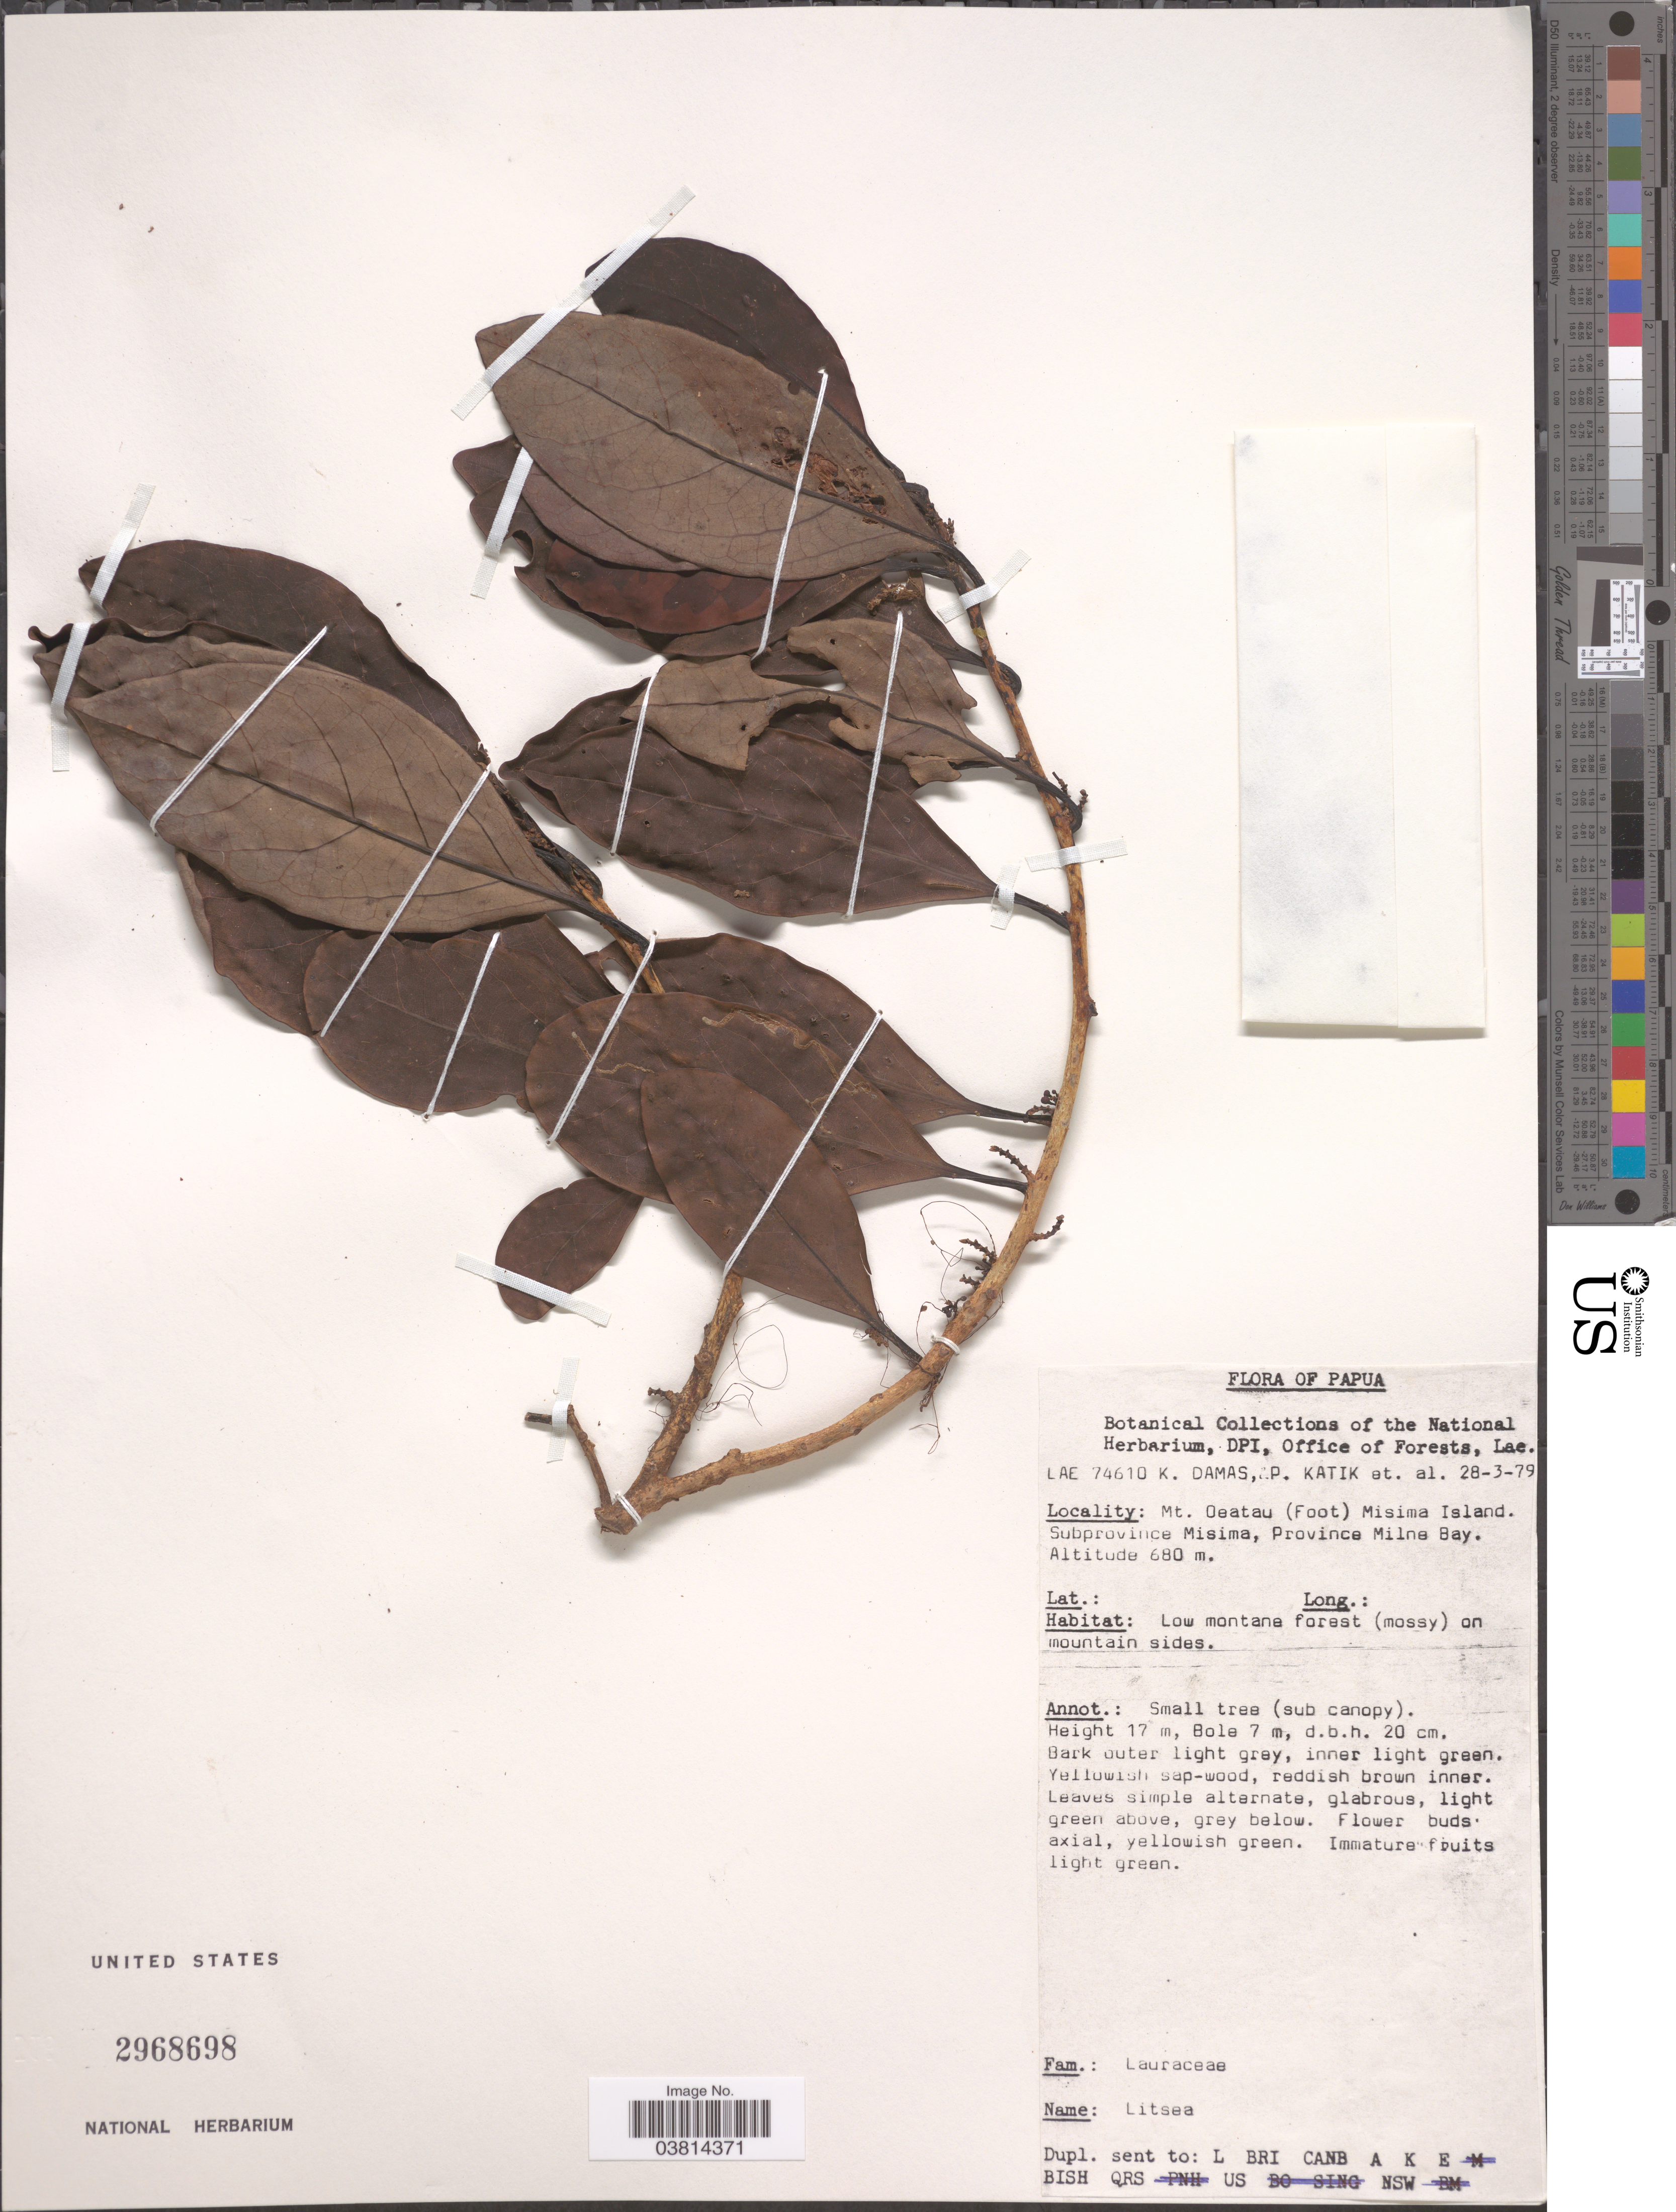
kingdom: Plantae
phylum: Tracheophyta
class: Magnoliopsida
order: Laurales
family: Lauraceae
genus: Litsea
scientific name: Litsea sp.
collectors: K. Damas, P. Katik & et al.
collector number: LAE74610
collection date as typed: Transcribed d/m/y: 28/3/79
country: Papua New Guinea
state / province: Milne Bay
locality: Papua. Mt. Oeatau (Foot) Misima Island. Subprovince Misima, Province Milne Bay.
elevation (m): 680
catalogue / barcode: US 2968698